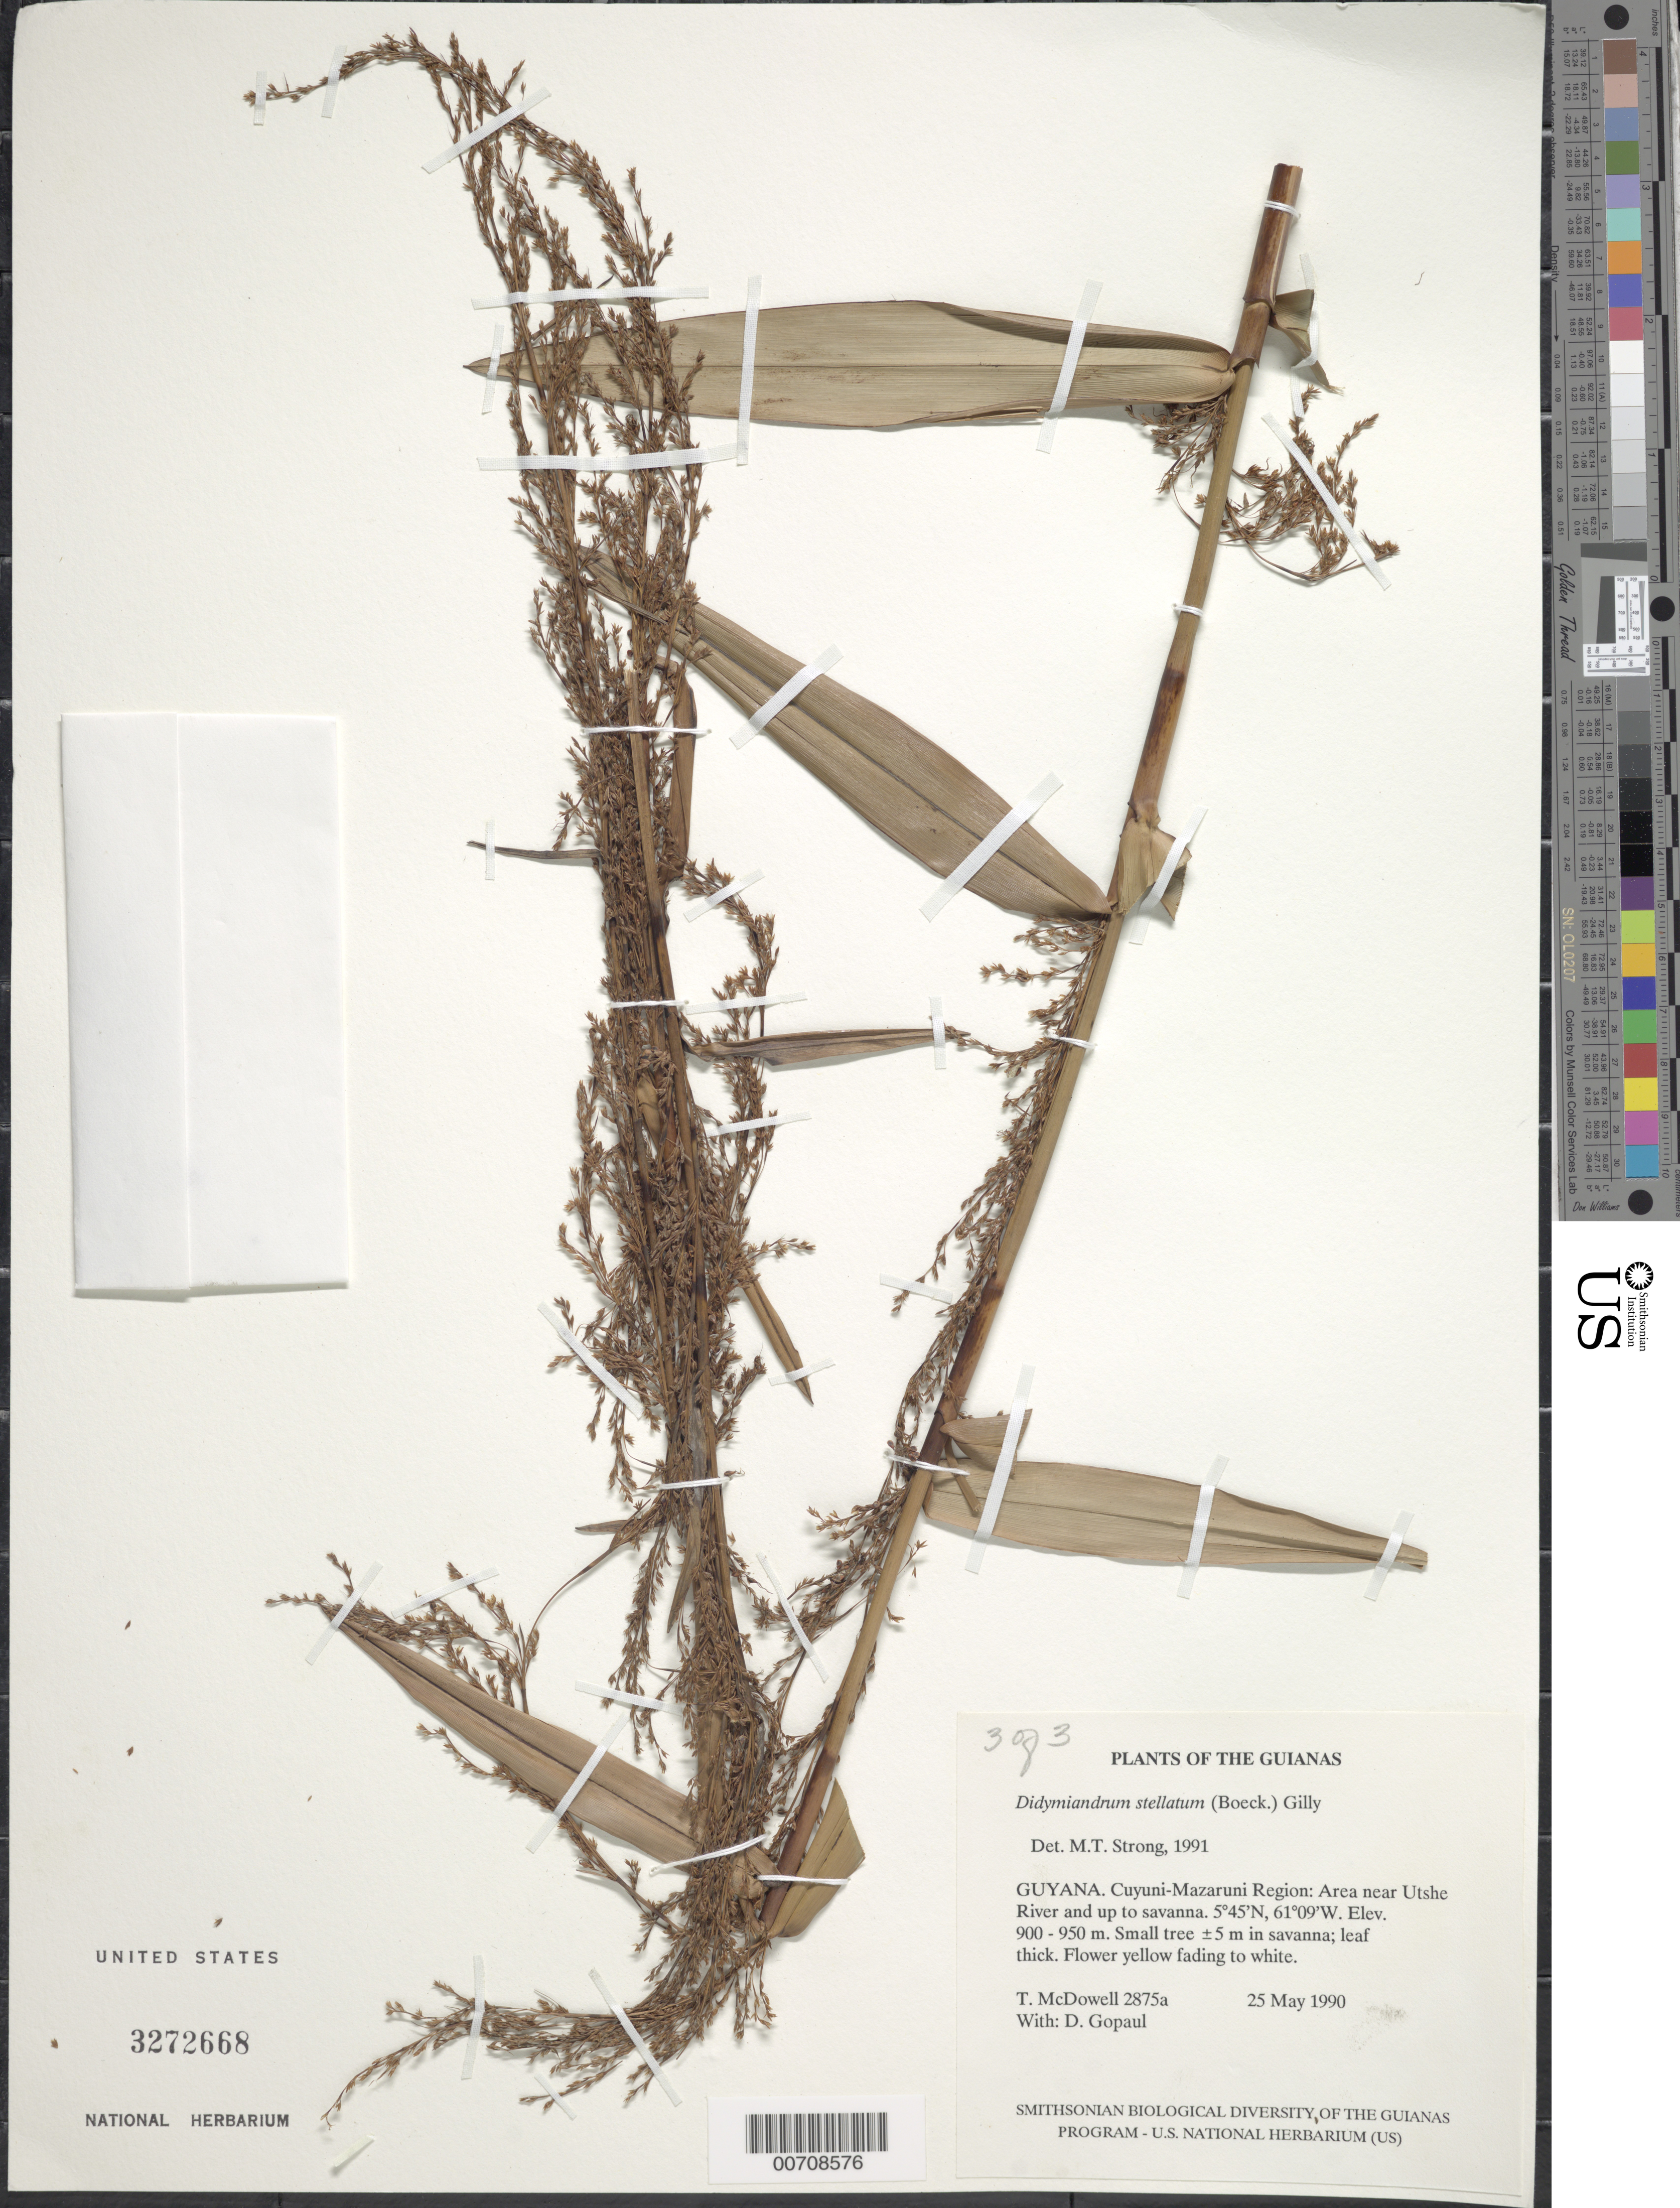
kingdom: Plantae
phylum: Tracheophyta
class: Liliopsida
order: Poales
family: Cyperaceae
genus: Didymiandrum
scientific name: Didymiandrum stellatum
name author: (Boeckeler) Gilly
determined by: Strong, Mark T., (BOT), Smithsonian Institution - National Museum of Natural History (UNITED STATES)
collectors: T. McDowell & D. Gopaul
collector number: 2875 a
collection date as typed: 25 May 1990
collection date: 1990-05-25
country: Guyana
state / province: Cuyuni-Mazaruni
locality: Utshi River area, along trail leading to Venezuela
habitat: Sandy banks and near river, hillside forest, and hilltop sand savanna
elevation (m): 900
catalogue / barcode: US 3272668